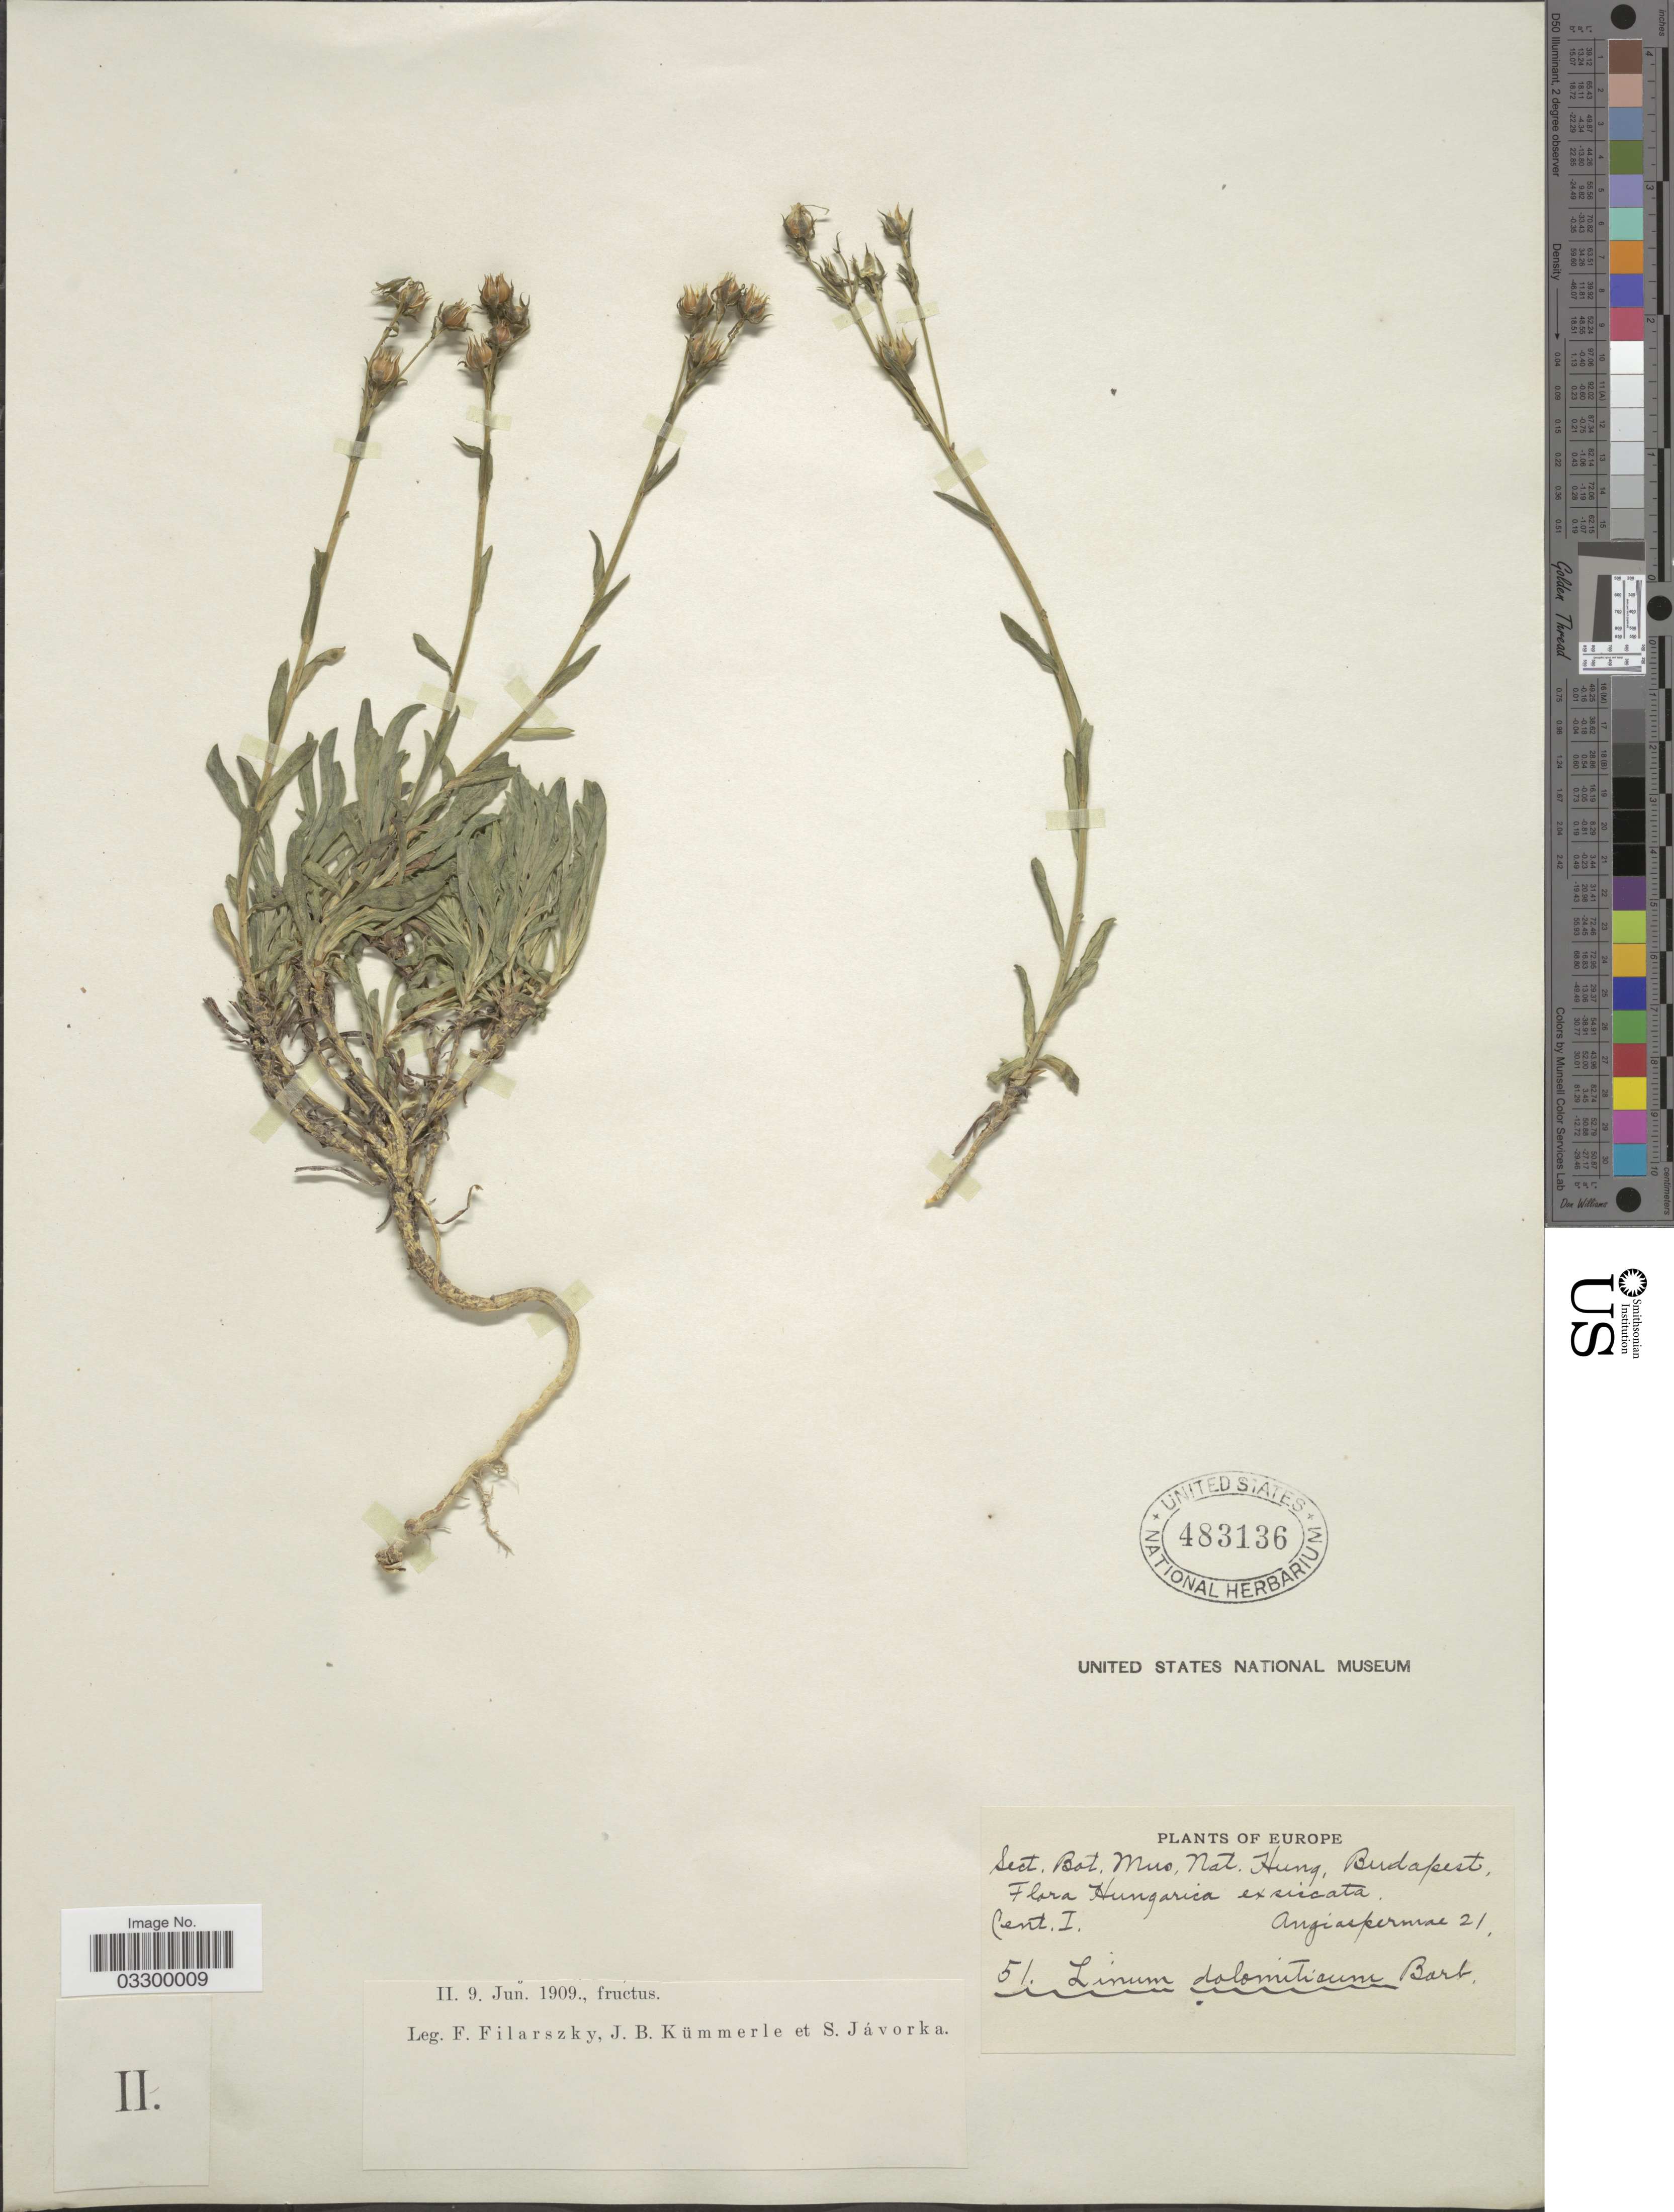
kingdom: Plantae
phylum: Tracheophyta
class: Magnoliopsida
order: Malpighiales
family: Linaceae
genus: Linum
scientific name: Linum dolomiticum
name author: Borbás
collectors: F. Filarszky, J. Kummerle & S. Javorka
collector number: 51?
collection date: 1909-06-09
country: Hungary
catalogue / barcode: US 483136